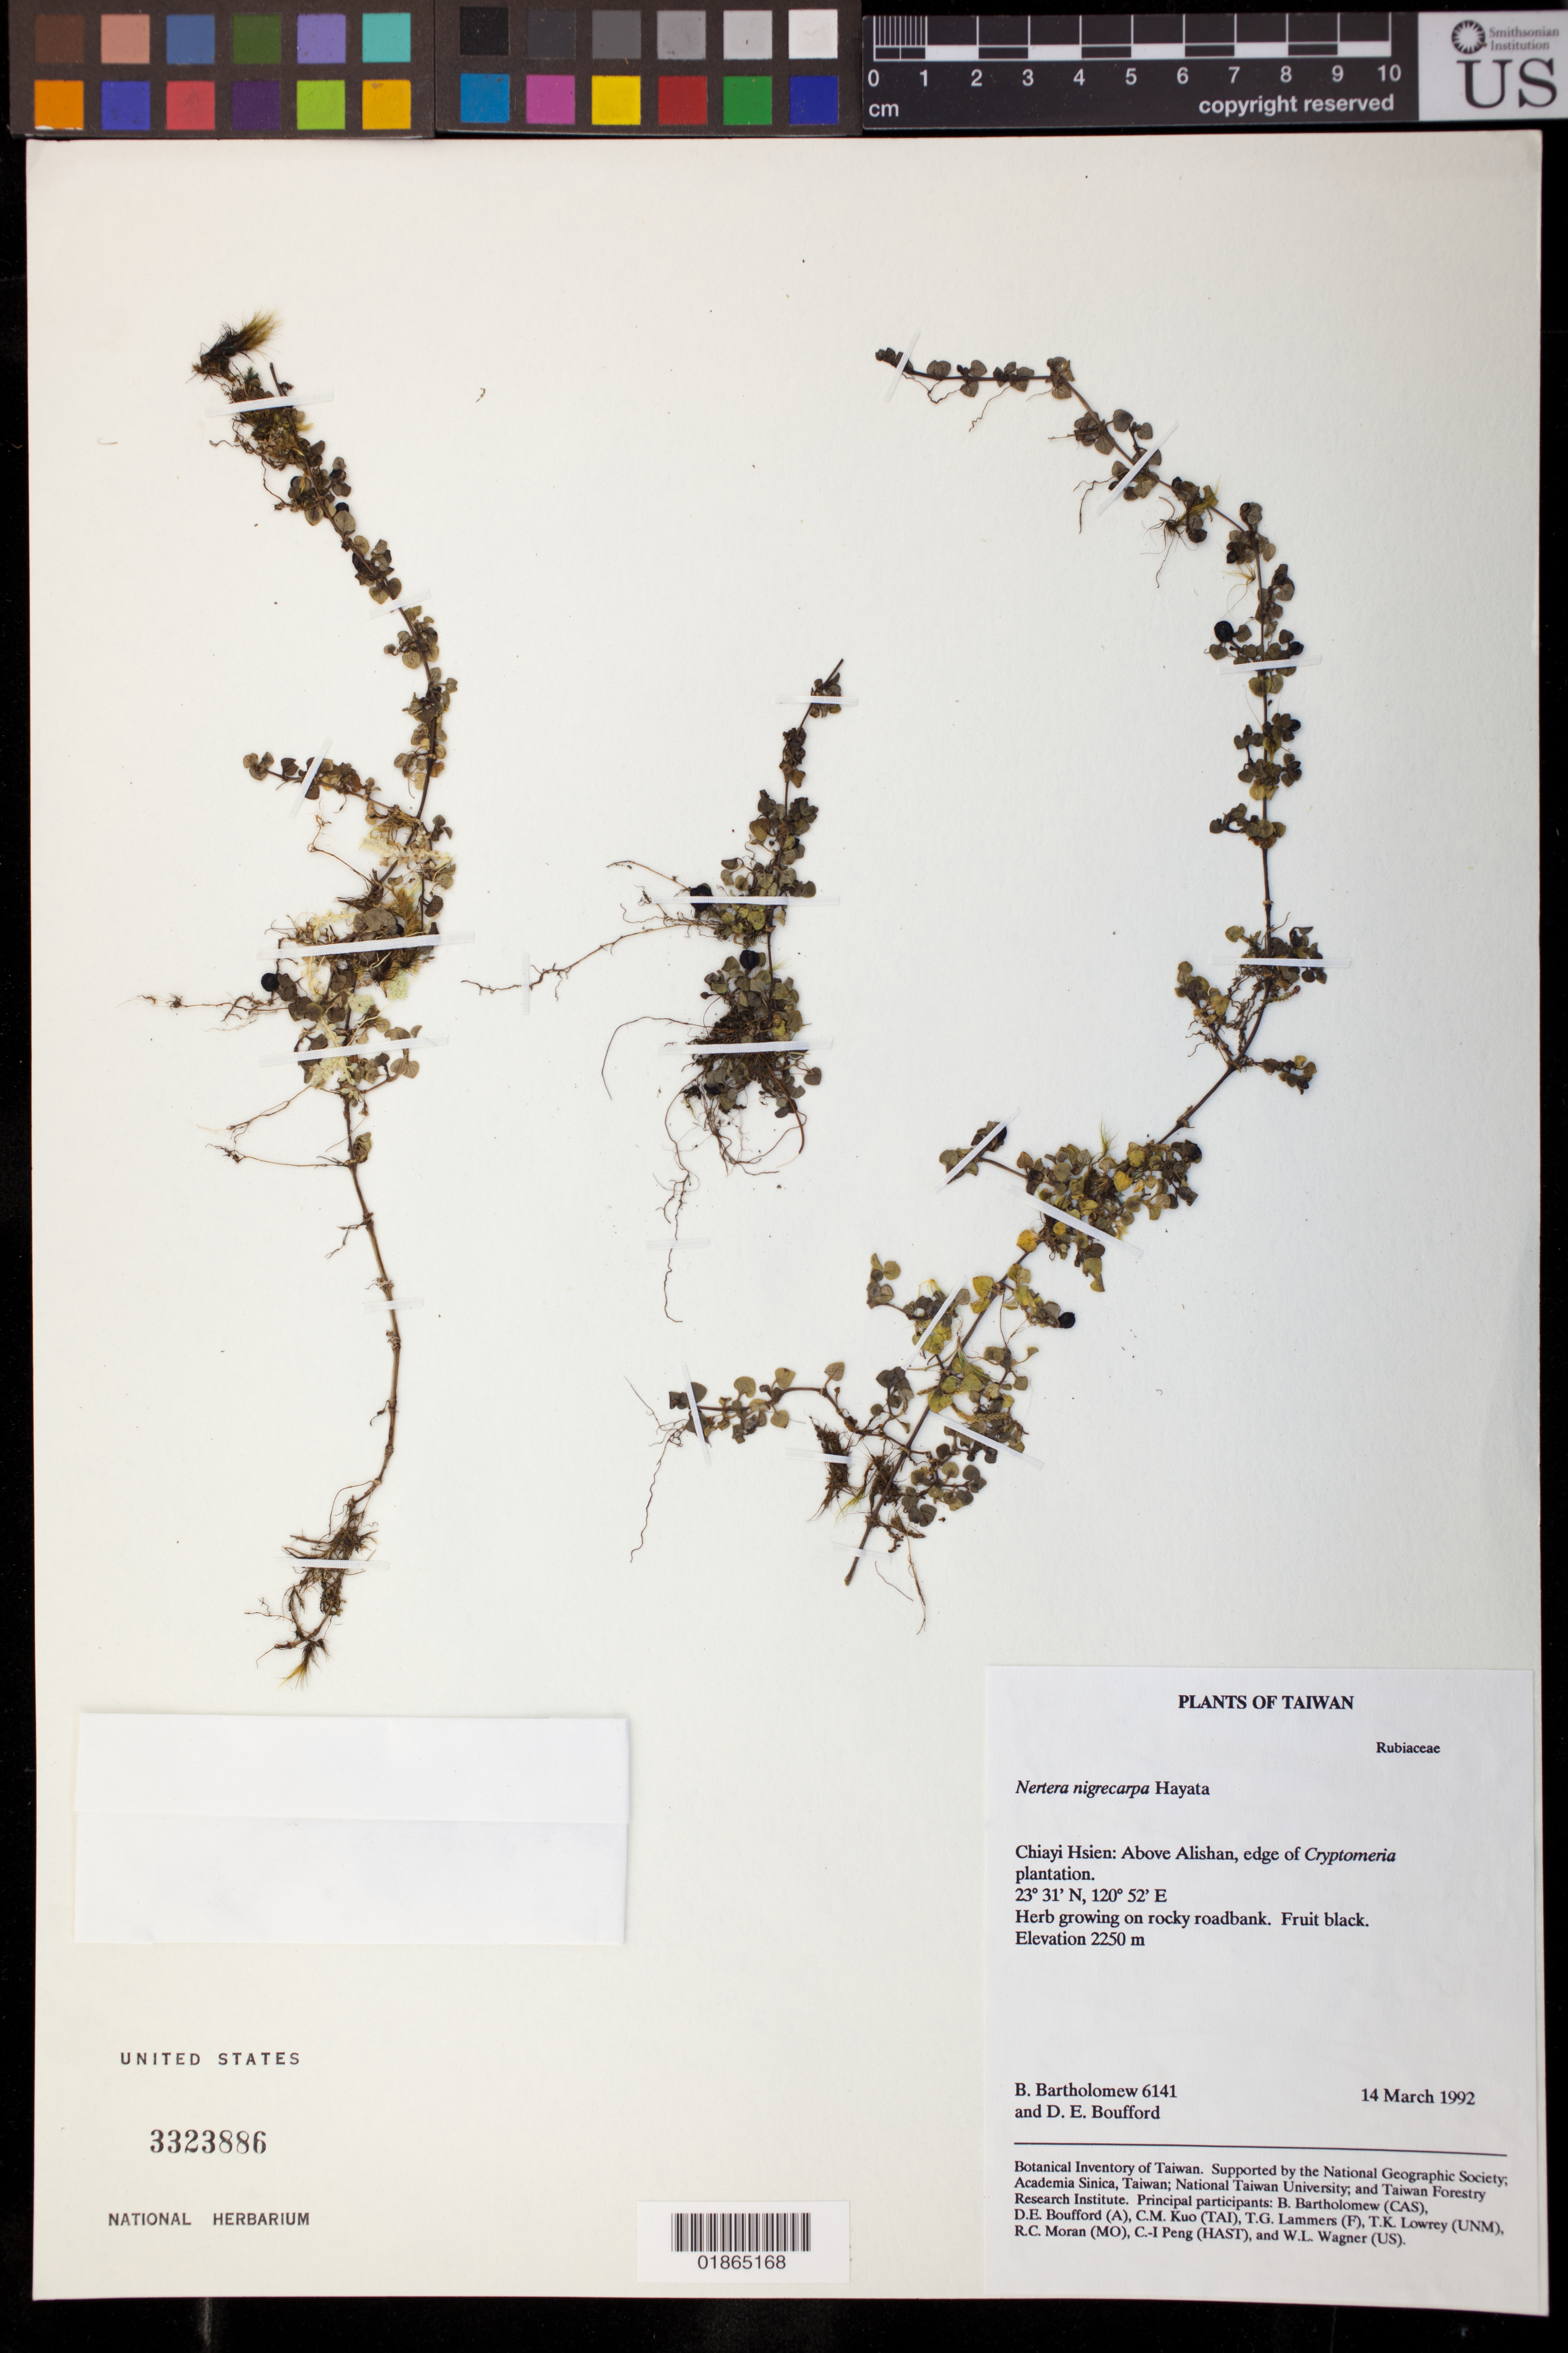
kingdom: Plantae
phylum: Tracheophyta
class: Magnoliopsida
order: Gentianales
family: Rubiaceae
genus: Nertera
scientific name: Nertera nigricarpa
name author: Hayata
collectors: B. Bartholomew & D. E. Boufford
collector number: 6141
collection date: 1992-03-14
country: Taiwan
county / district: Chiayi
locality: Chiayi Hsien: above Alishan, edge of plantation.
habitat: Edge of Cyptomeria plantation. Growing on rocky roadbank.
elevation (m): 2250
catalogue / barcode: US 3323886